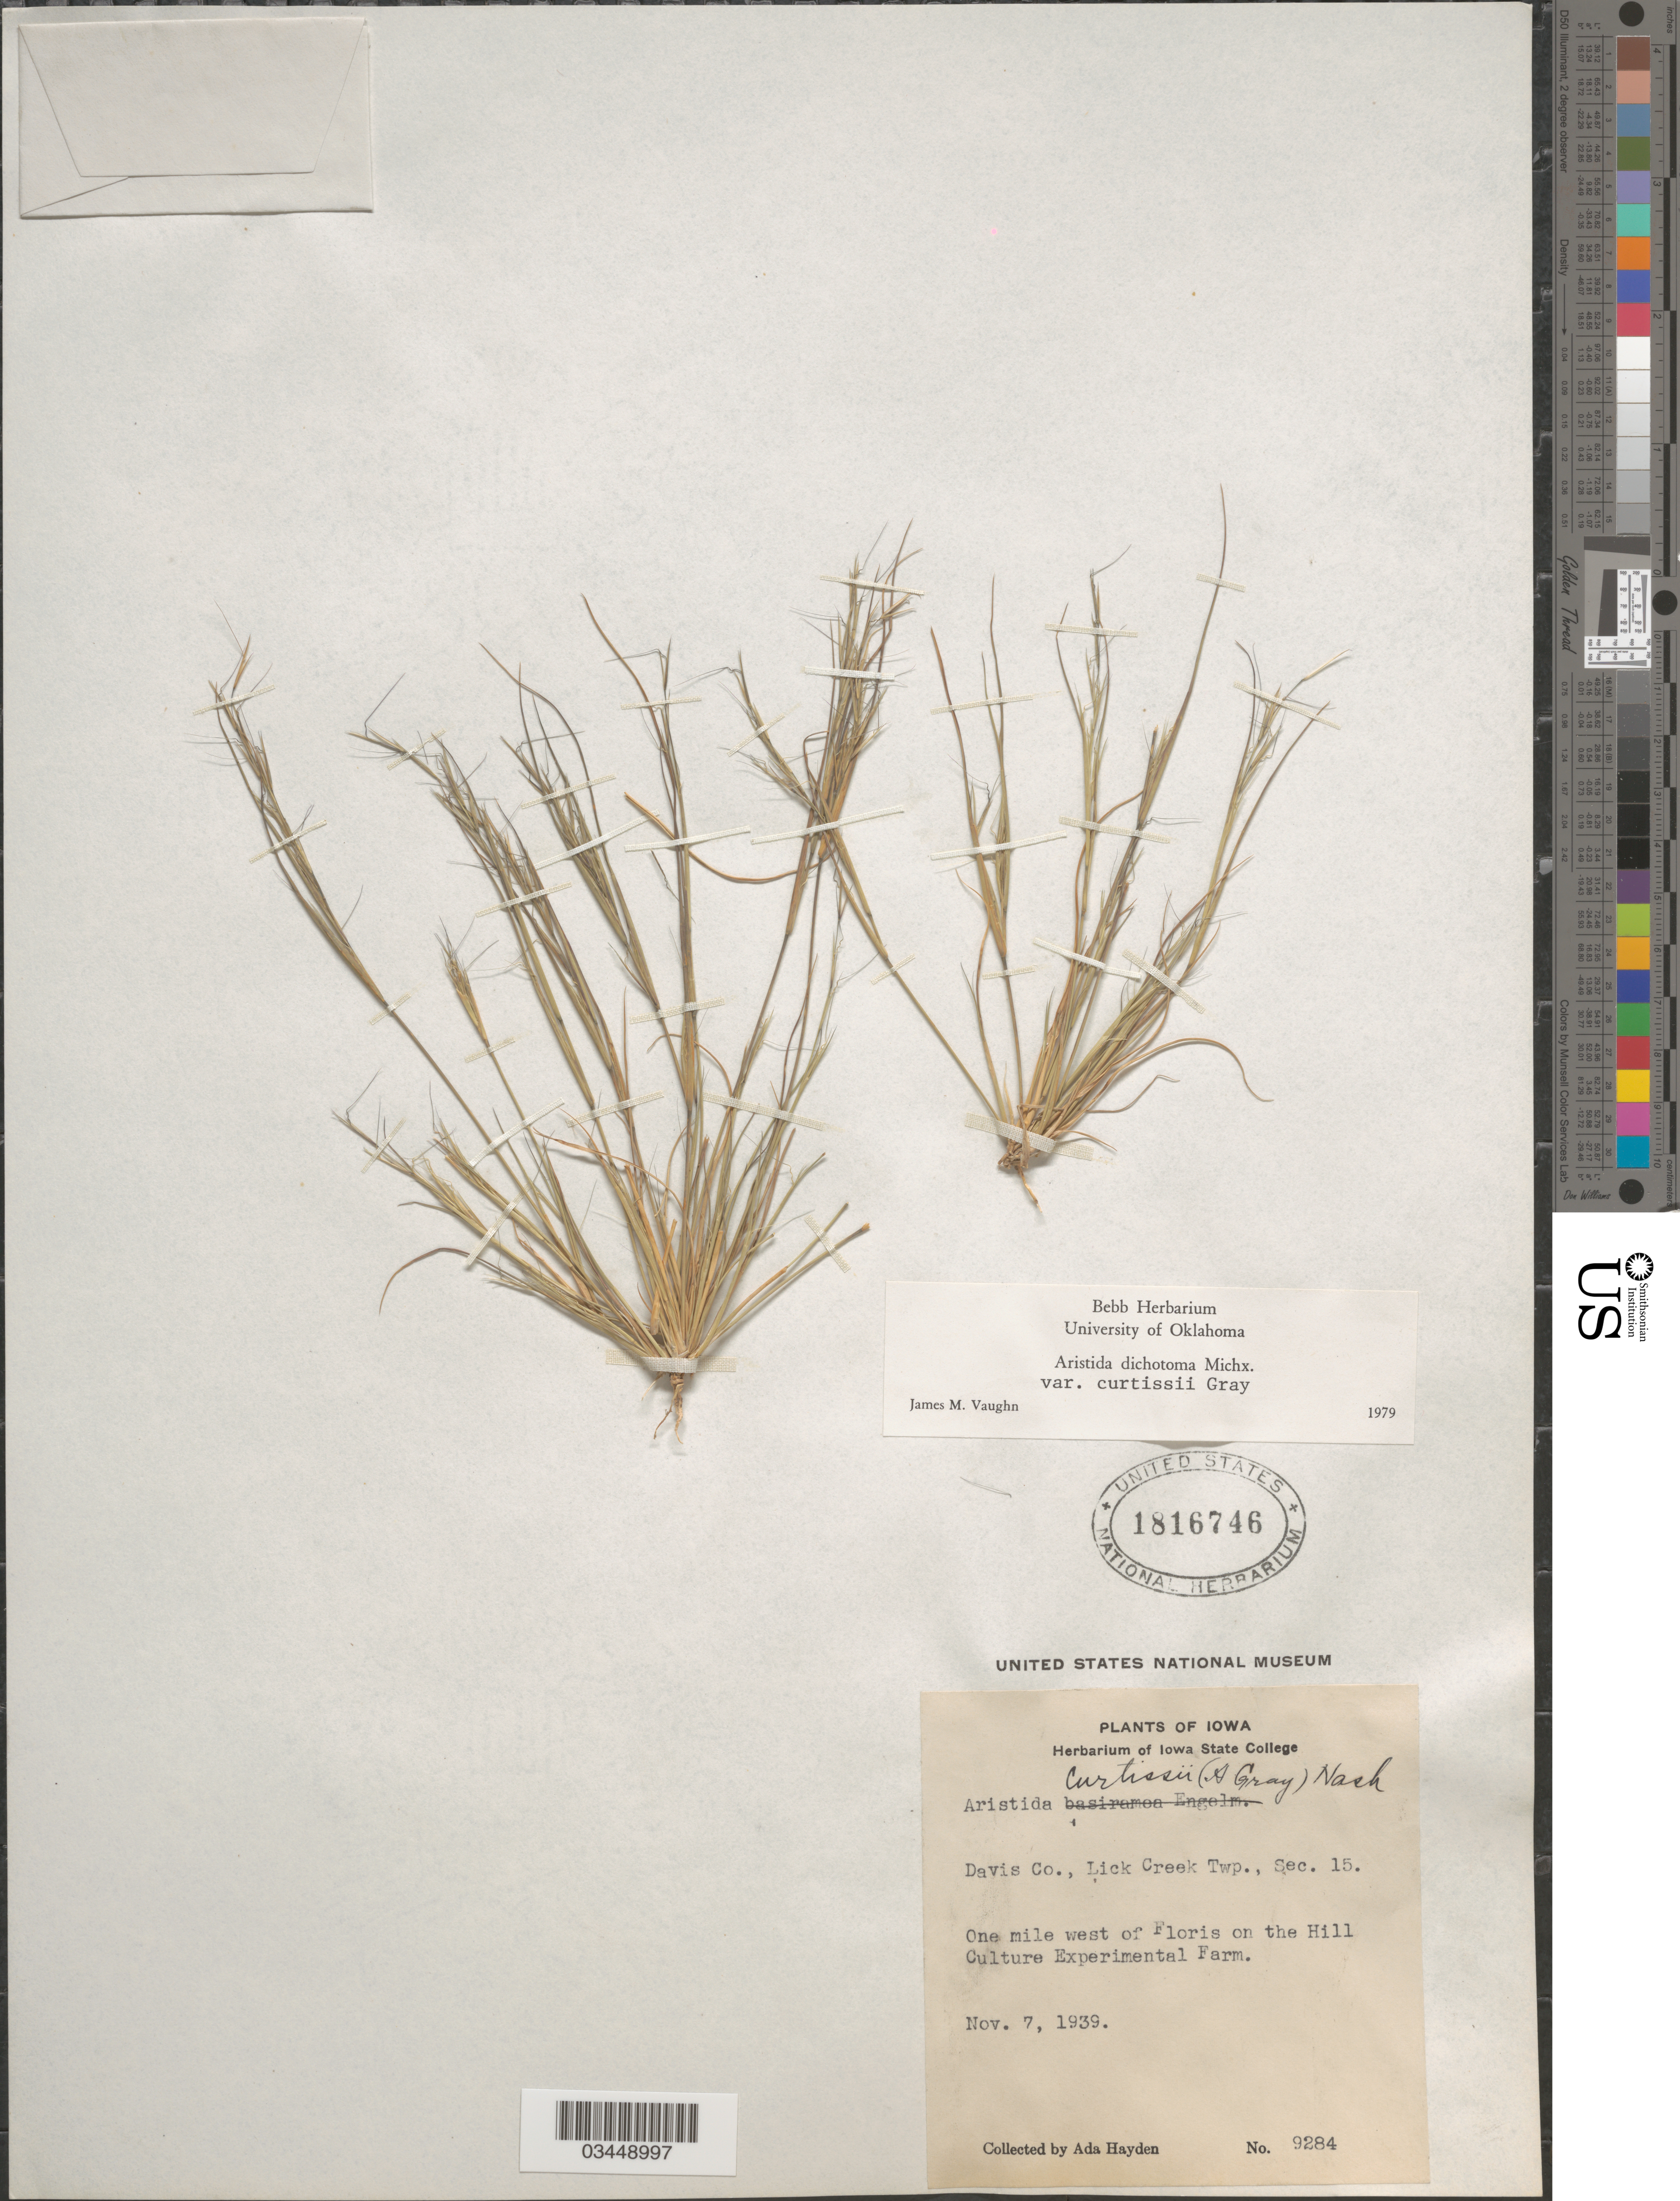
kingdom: Plantae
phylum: Tracheophyta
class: Liliopsida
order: Poales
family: Poaceae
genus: Aristida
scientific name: Aristida dichotoma var. curtisii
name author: A. Gray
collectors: Ada Hayden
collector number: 9284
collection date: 1939-11-07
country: United States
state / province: Iowa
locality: Davis Co., Lick Creek Twp., Sec. 15. One mile west of Floris on the Hill Culture Experimental Farm.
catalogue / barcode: US 1816746